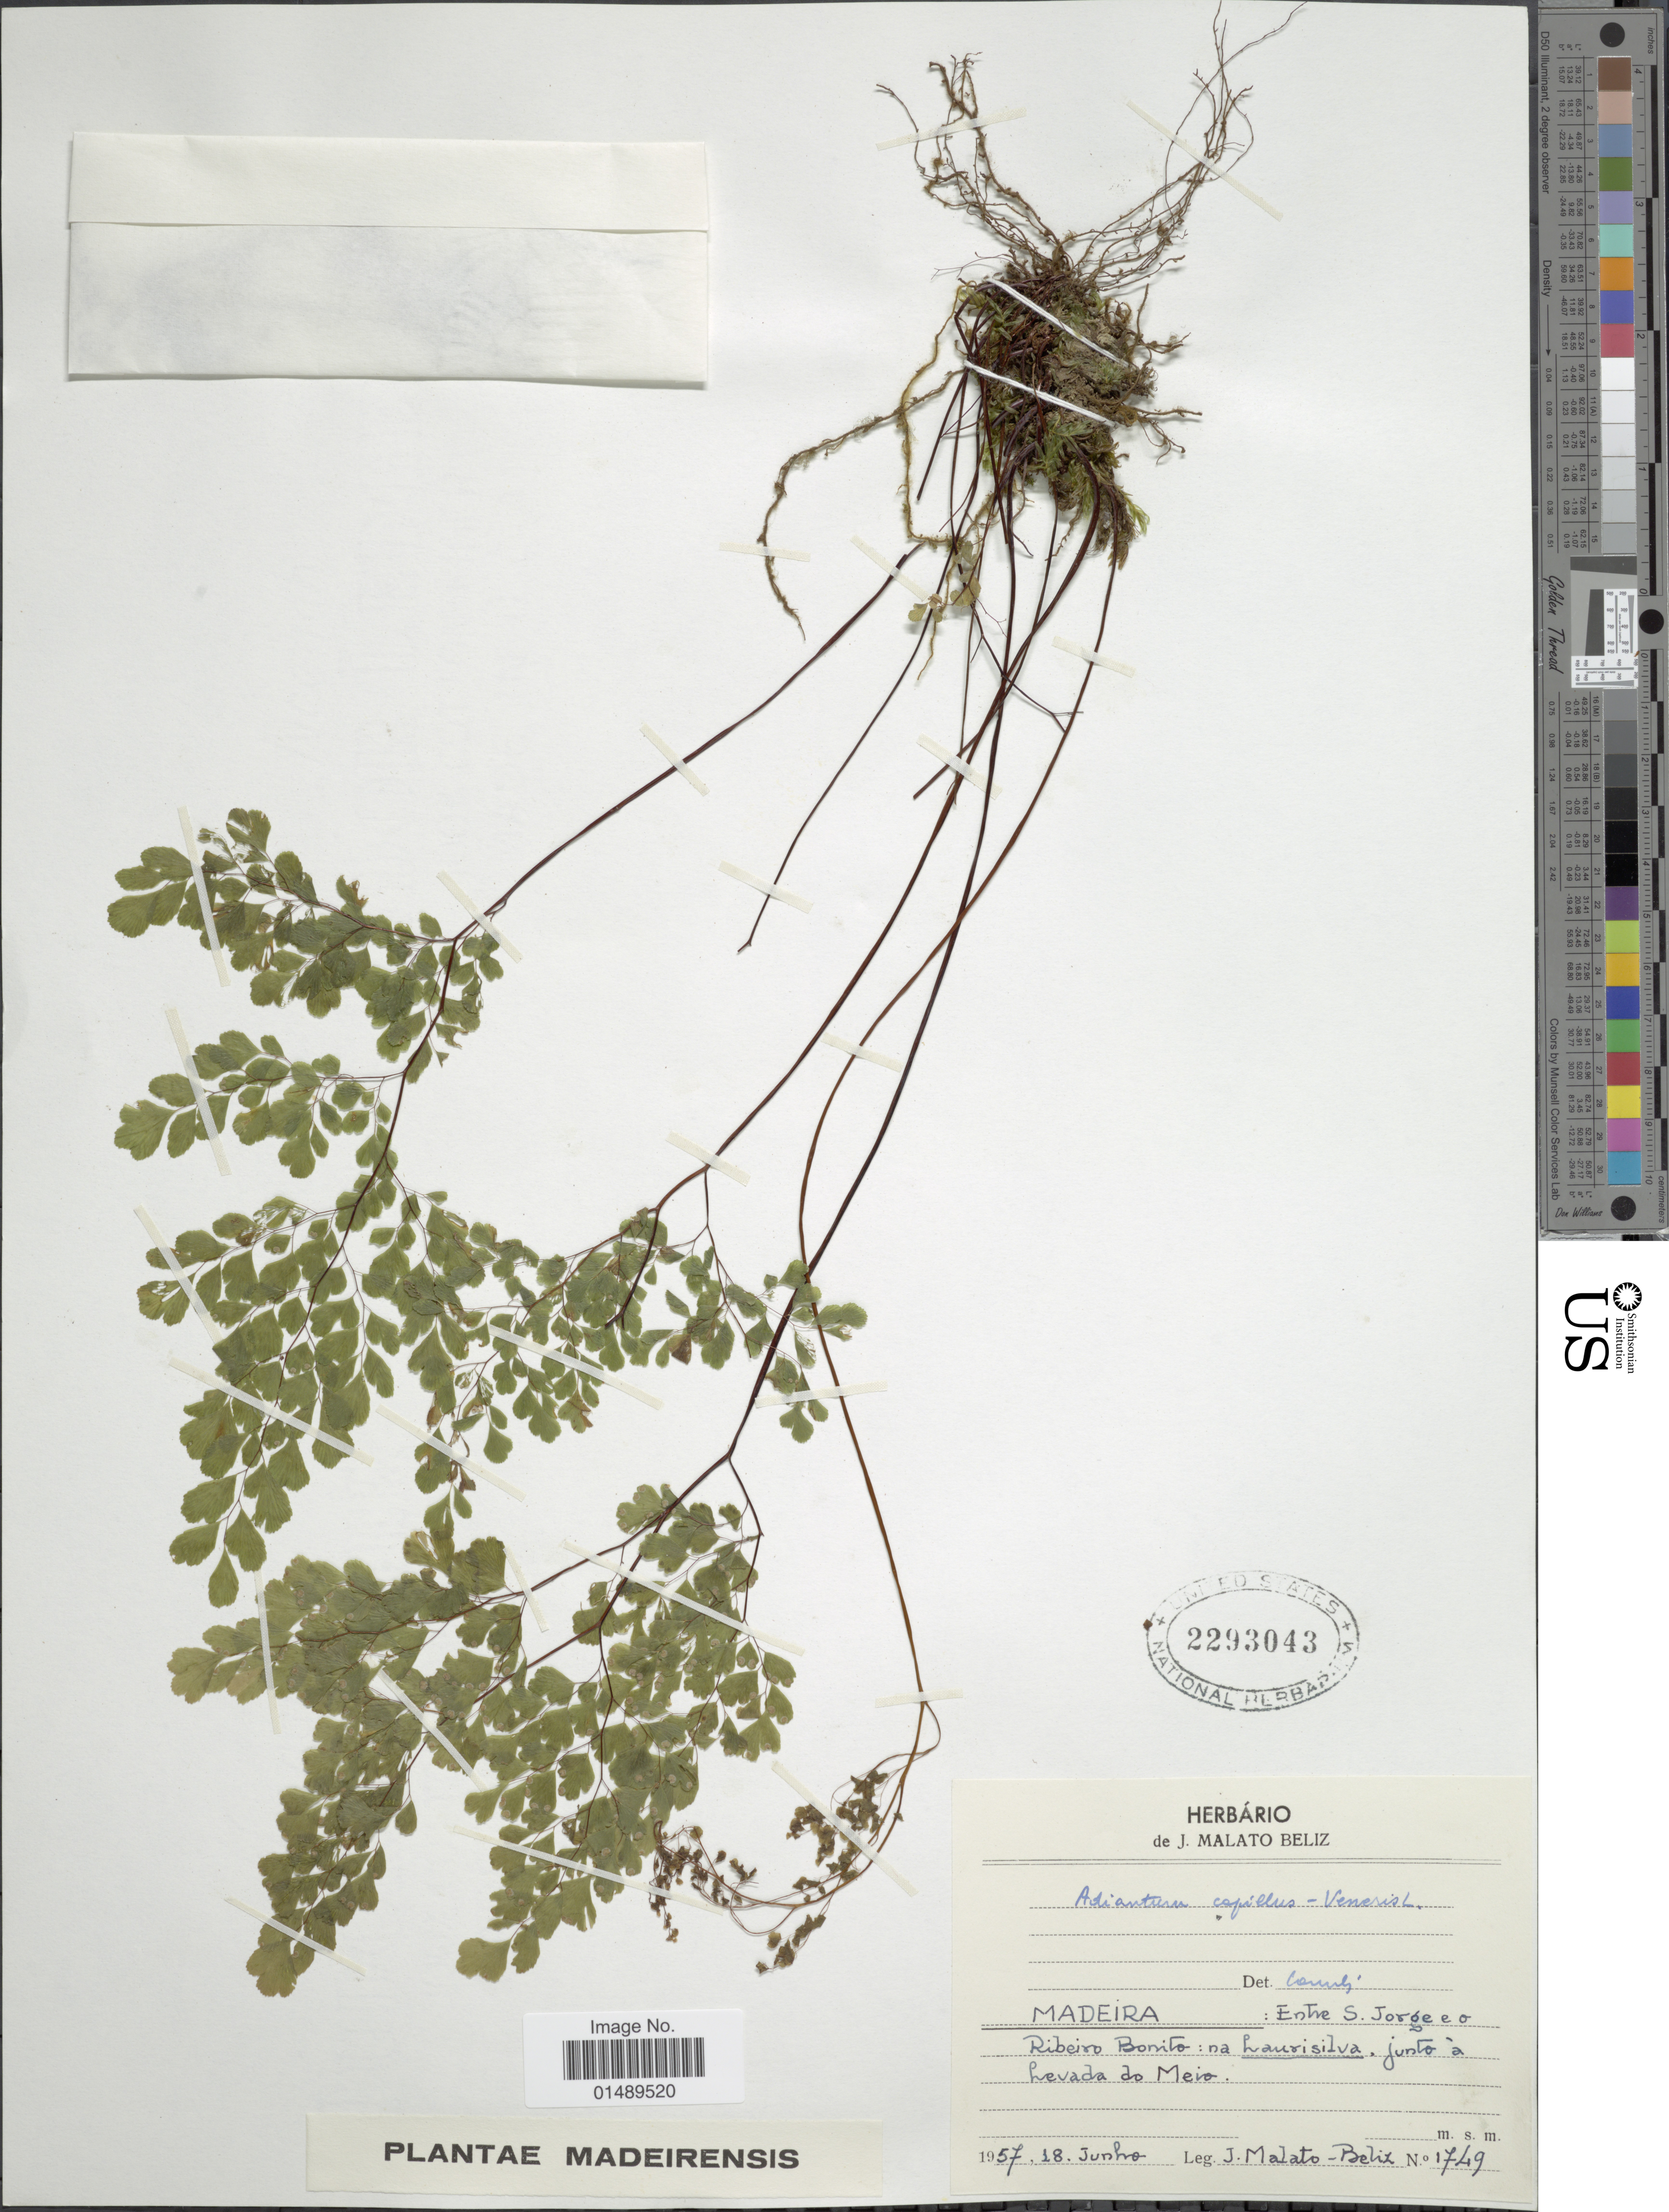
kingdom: Plantae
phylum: Tracheophyta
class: Polypodiopsida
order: Polypodiales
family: Pteridaceae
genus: Adiantum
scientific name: Adiantum capillus-veneris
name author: L.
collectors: J. Malato-Beliz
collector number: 1749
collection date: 1957-06-18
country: Portugal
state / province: Madeira (Aut. Reg.)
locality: Entre S. Jorge eo, Ribeira Bonilo [interpreted], Laurisilva [interpreted], Levada do Meio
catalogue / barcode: US 2293043